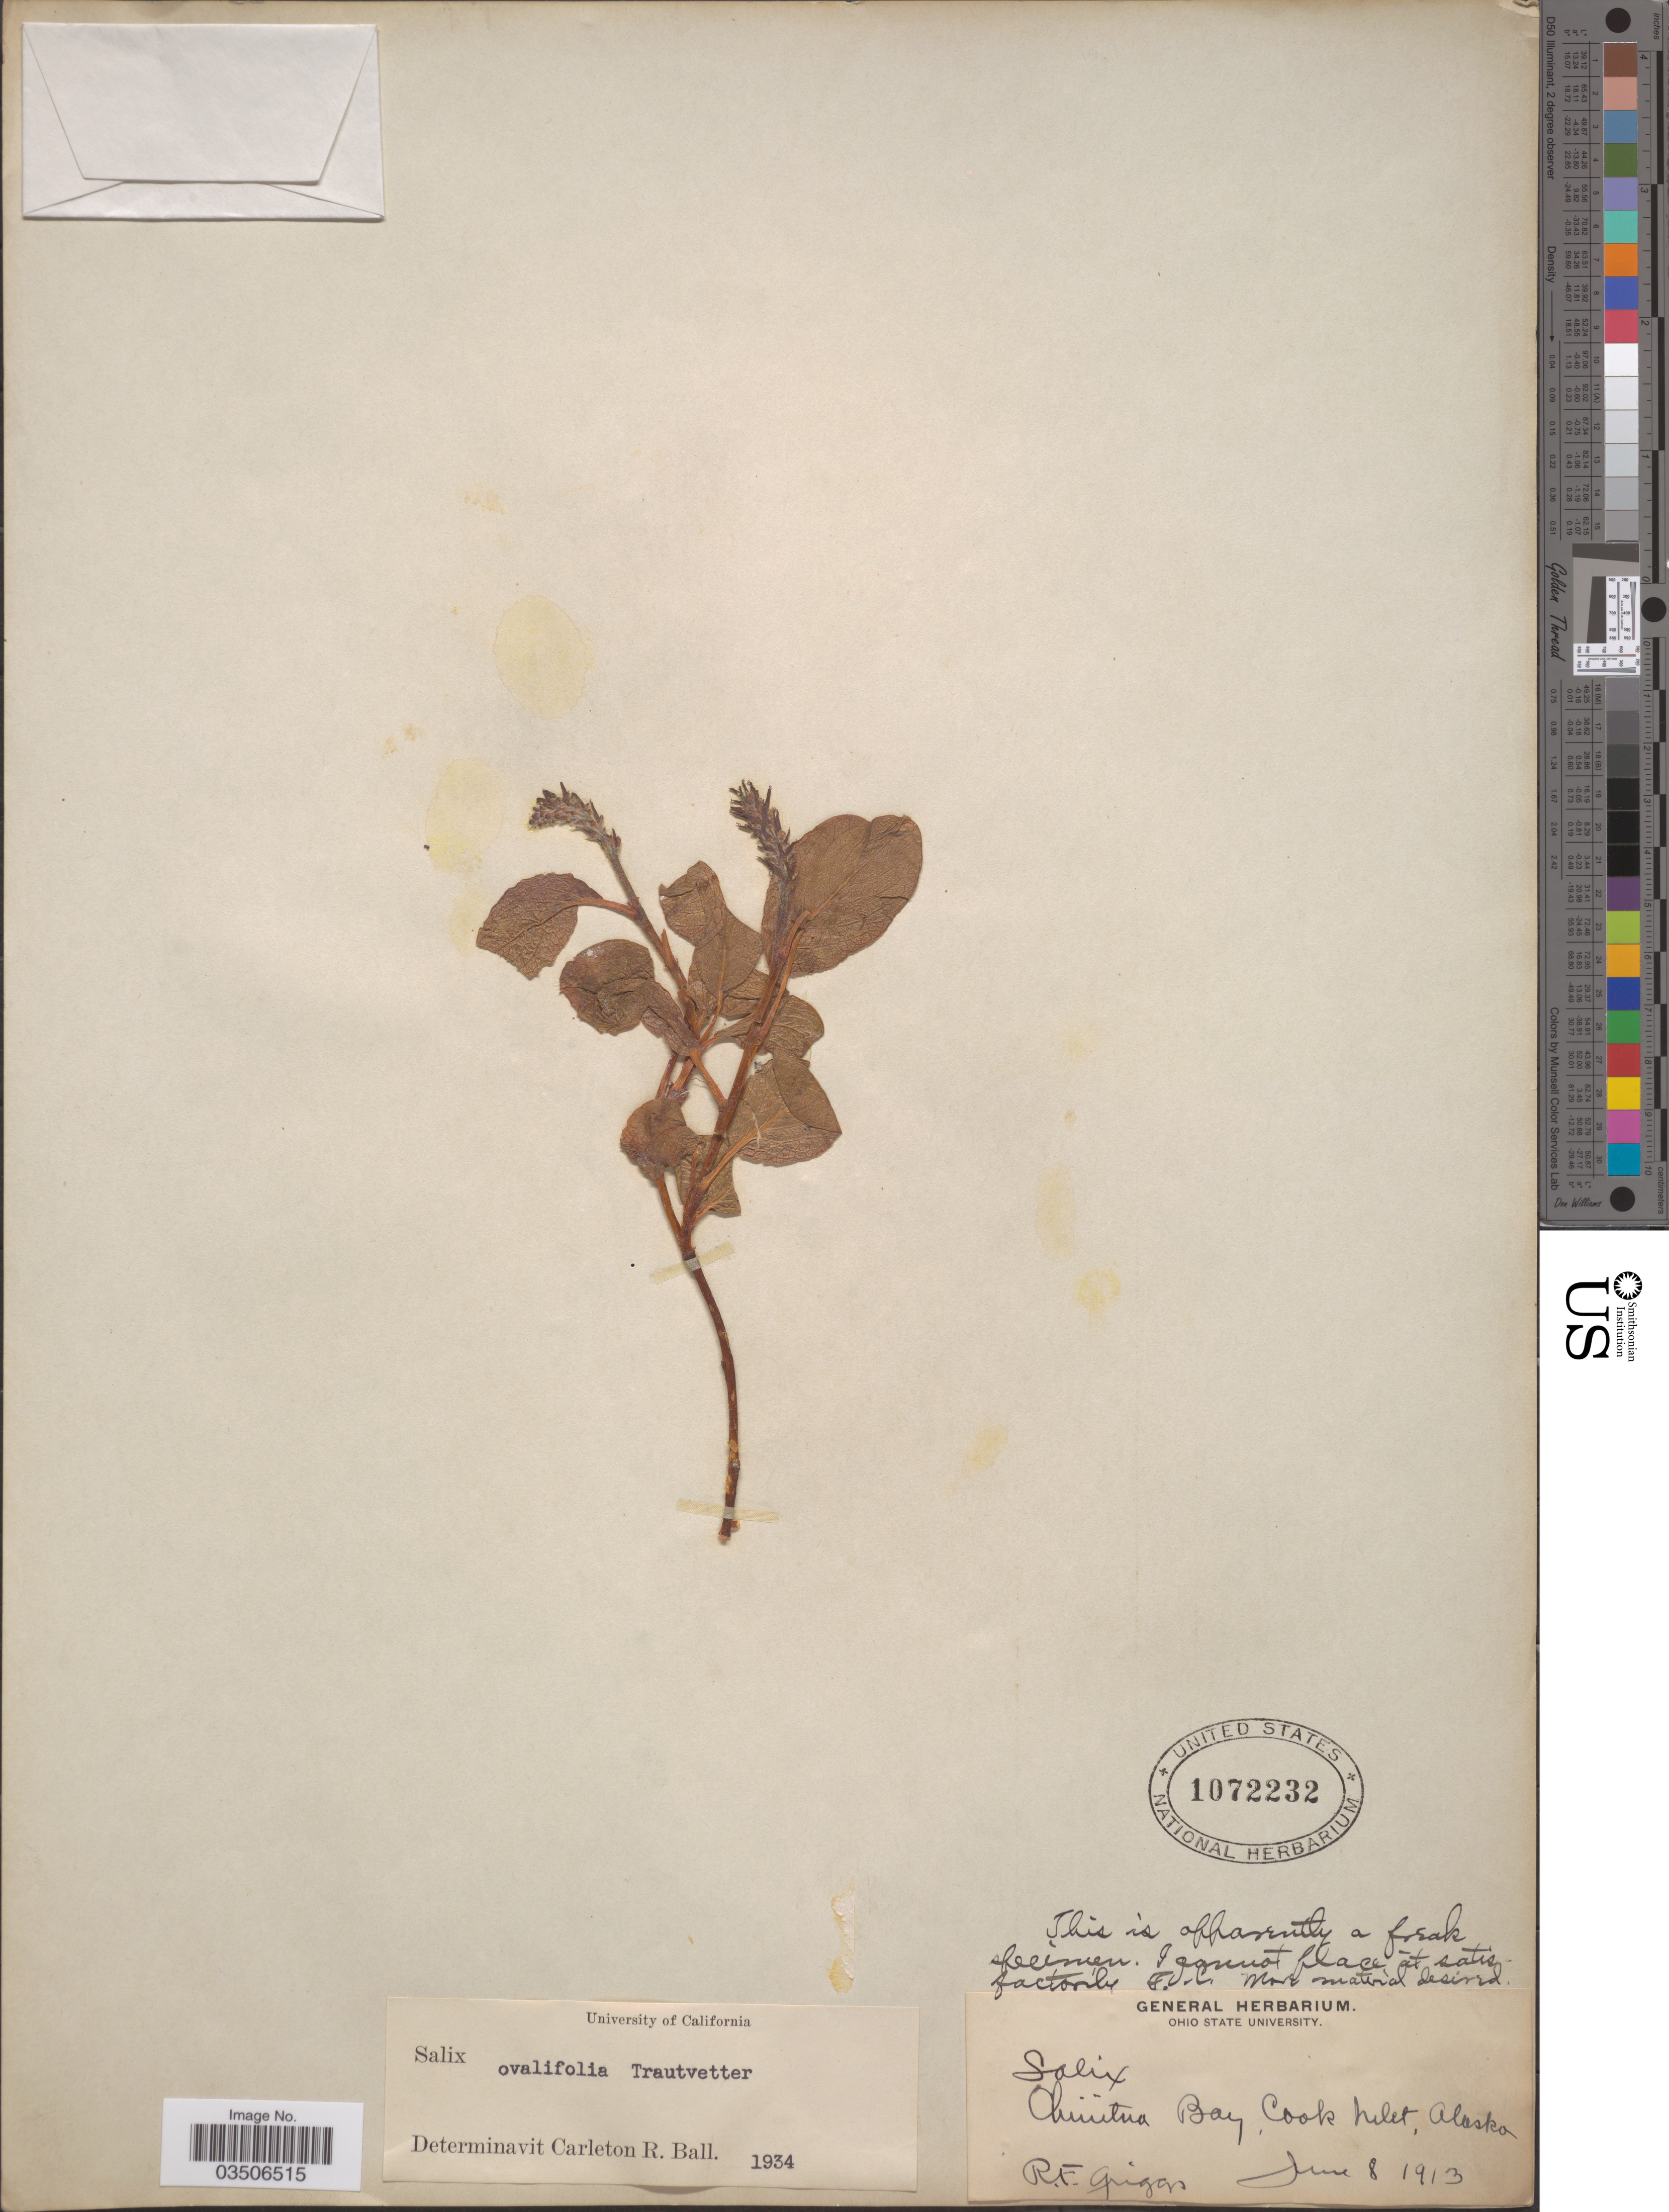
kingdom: Plantae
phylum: Tracheophyta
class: Magnoliopsida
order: Malpighiales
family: Salicaceae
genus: Salix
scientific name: Salix cordata x S. sericea Marshall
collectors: R. F. Griggs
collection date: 1913-06-08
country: United States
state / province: Alaska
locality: Chinitna Bay, Cook Inlet.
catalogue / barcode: US 1072232